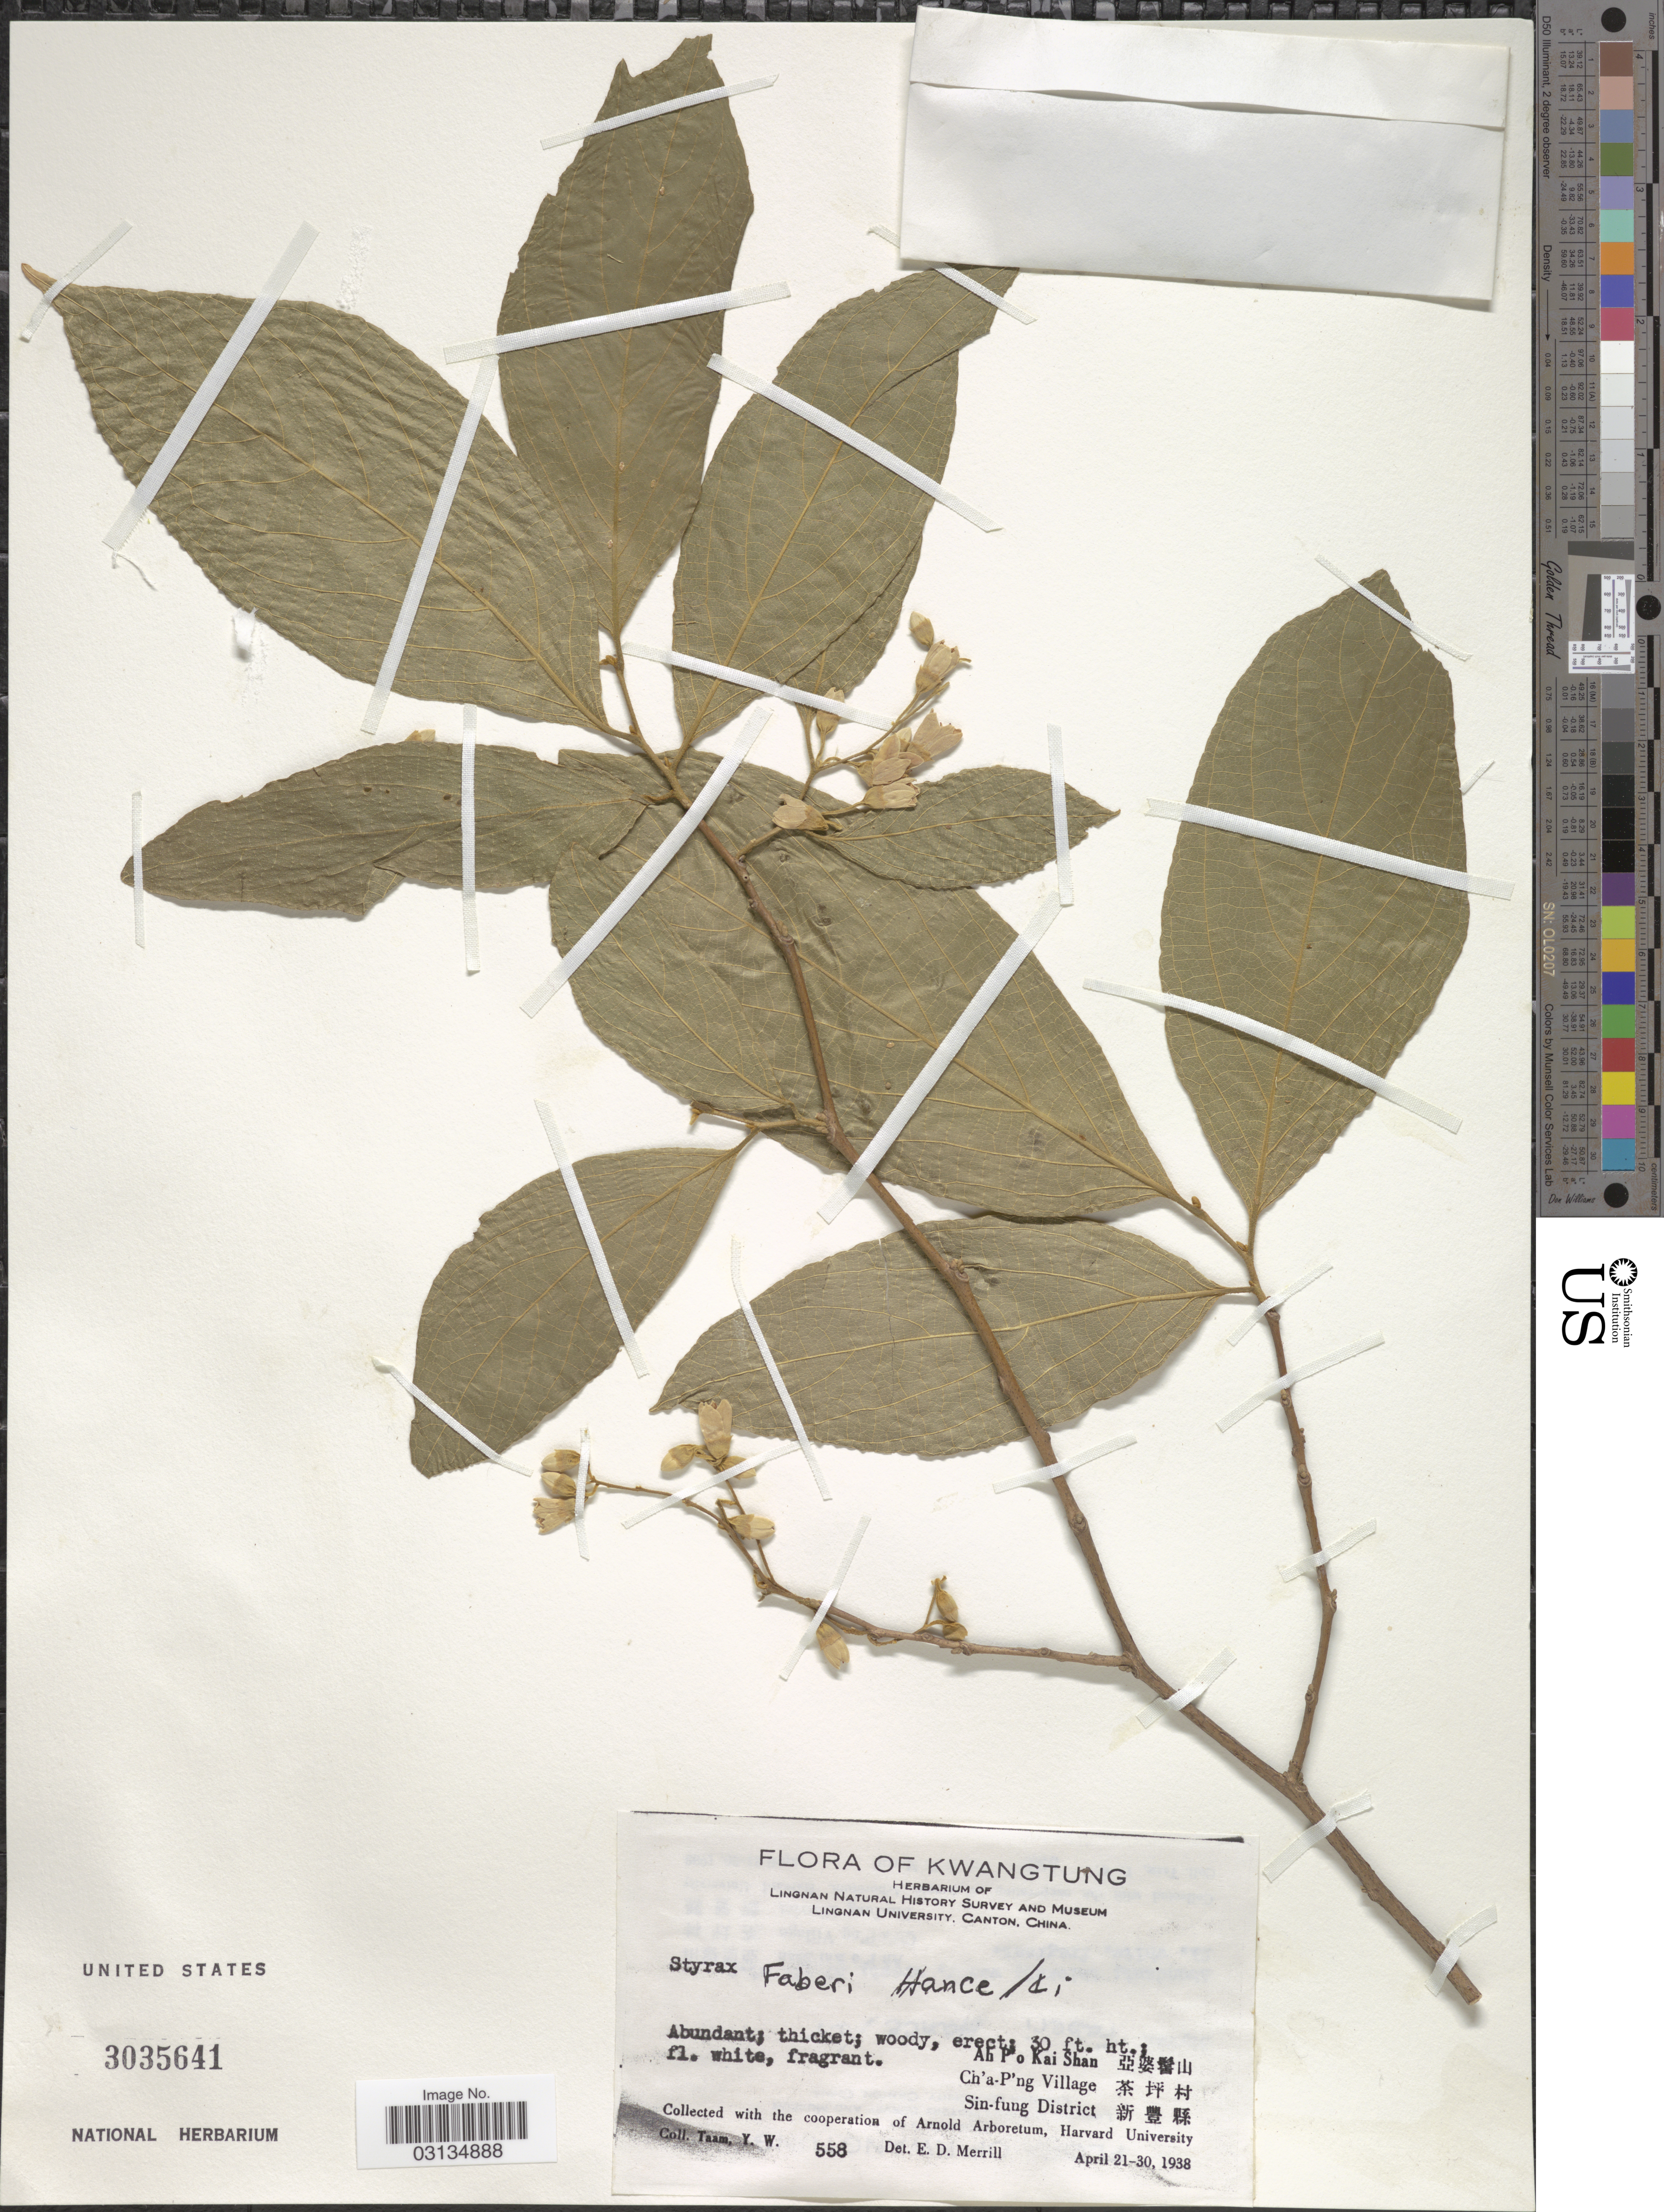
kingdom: Plantae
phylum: Tracheophyta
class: Magnoliopsida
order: Ericales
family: Styracaceae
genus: Styrax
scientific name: Styrax faberi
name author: Perkins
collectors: Y. W. Taam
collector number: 558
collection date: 1938-04-21/1938-04-30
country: China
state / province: Guangdong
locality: Kangtung. Ah P'o Kai Shan. Ch'a-P'ing Village. Sin-fung District.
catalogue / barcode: US 3035641